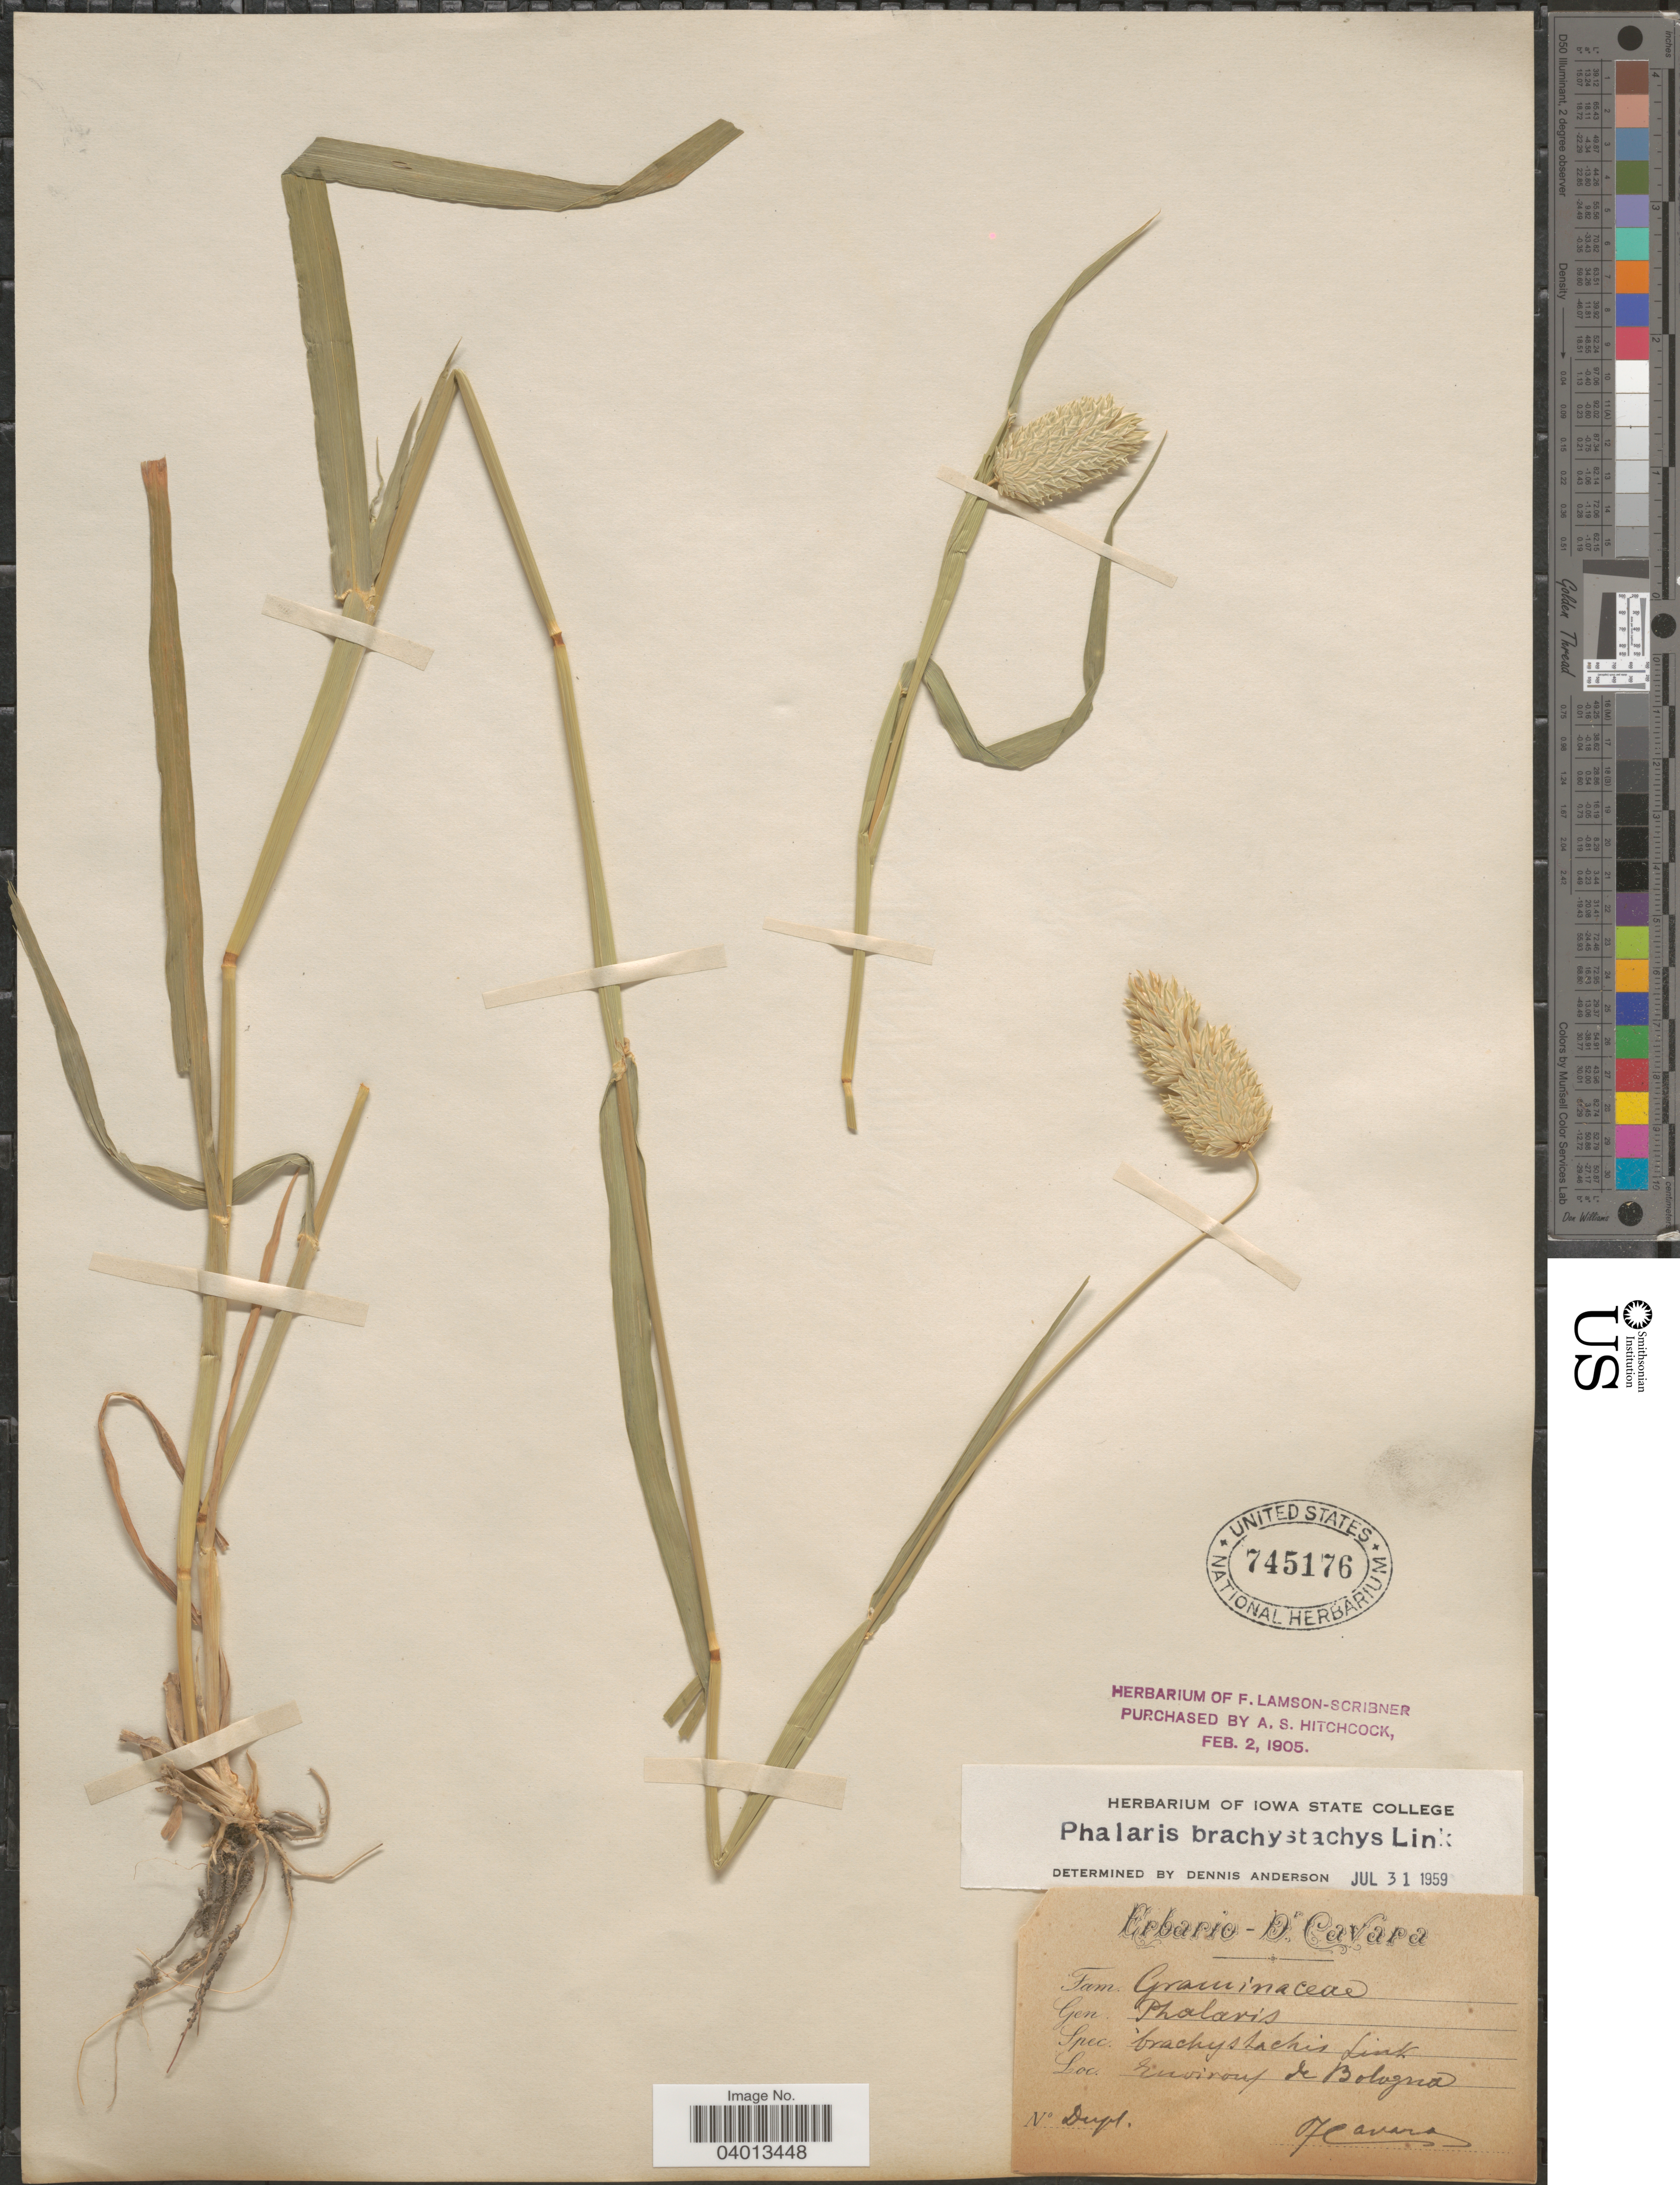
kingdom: Plantae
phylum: Tracheophyta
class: Liliopsida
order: Poales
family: Poaceae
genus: Phalaris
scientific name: Phalaris brachystachys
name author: Link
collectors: F. Cavara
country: Italy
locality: Environs de Bologna.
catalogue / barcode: US 745176